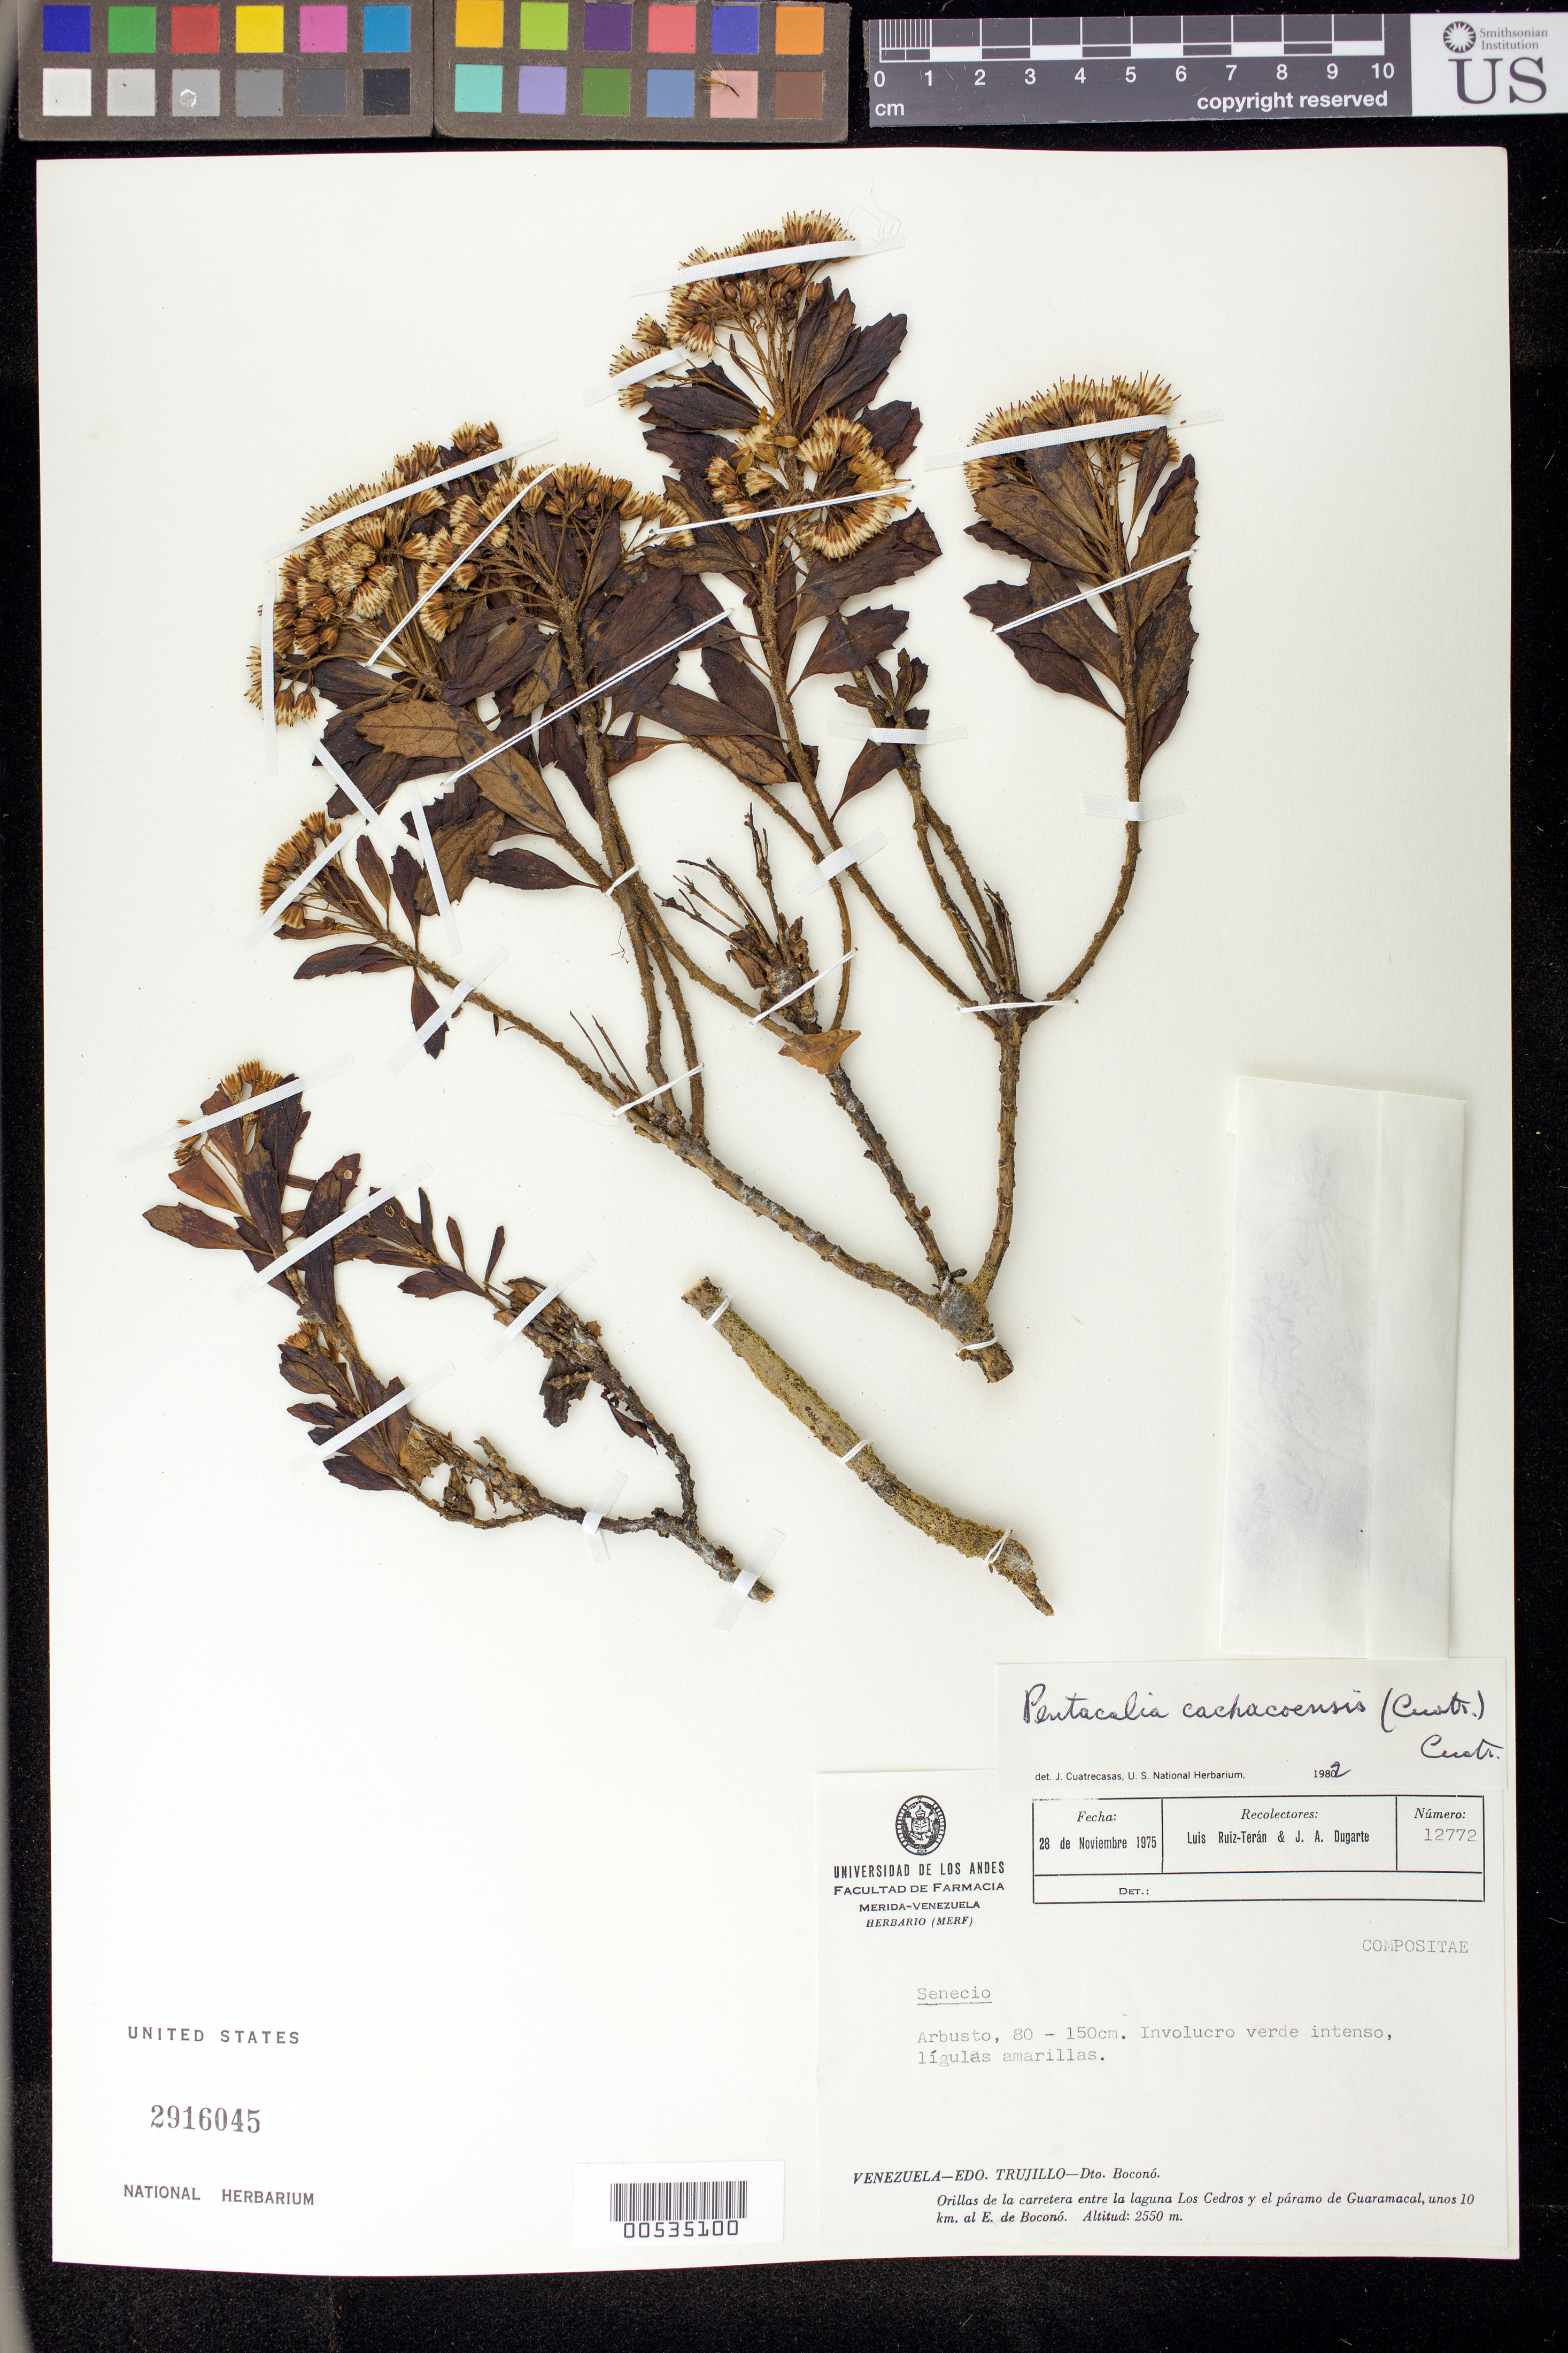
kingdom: Plantae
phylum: Tracheophyta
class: Magnoliopsida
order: Asterales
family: Asteraceae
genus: Pentacalia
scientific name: Pentacalia cachacoensis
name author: (Cuatrec.) Cuatrec.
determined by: Cuatrecasas, J.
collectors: L. E. Ruíz-Terán & J. Dugarte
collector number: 12772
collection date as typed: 28 Nov 1975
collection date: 1975-11-28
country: Venezuela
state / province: Trujillo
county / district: Boconó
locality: Orillas de la carretera la laguna Los Cedros y el páramo de Guaramacal, unos 10 km al E de Boconó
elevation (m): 2550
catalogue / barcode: US 2916045